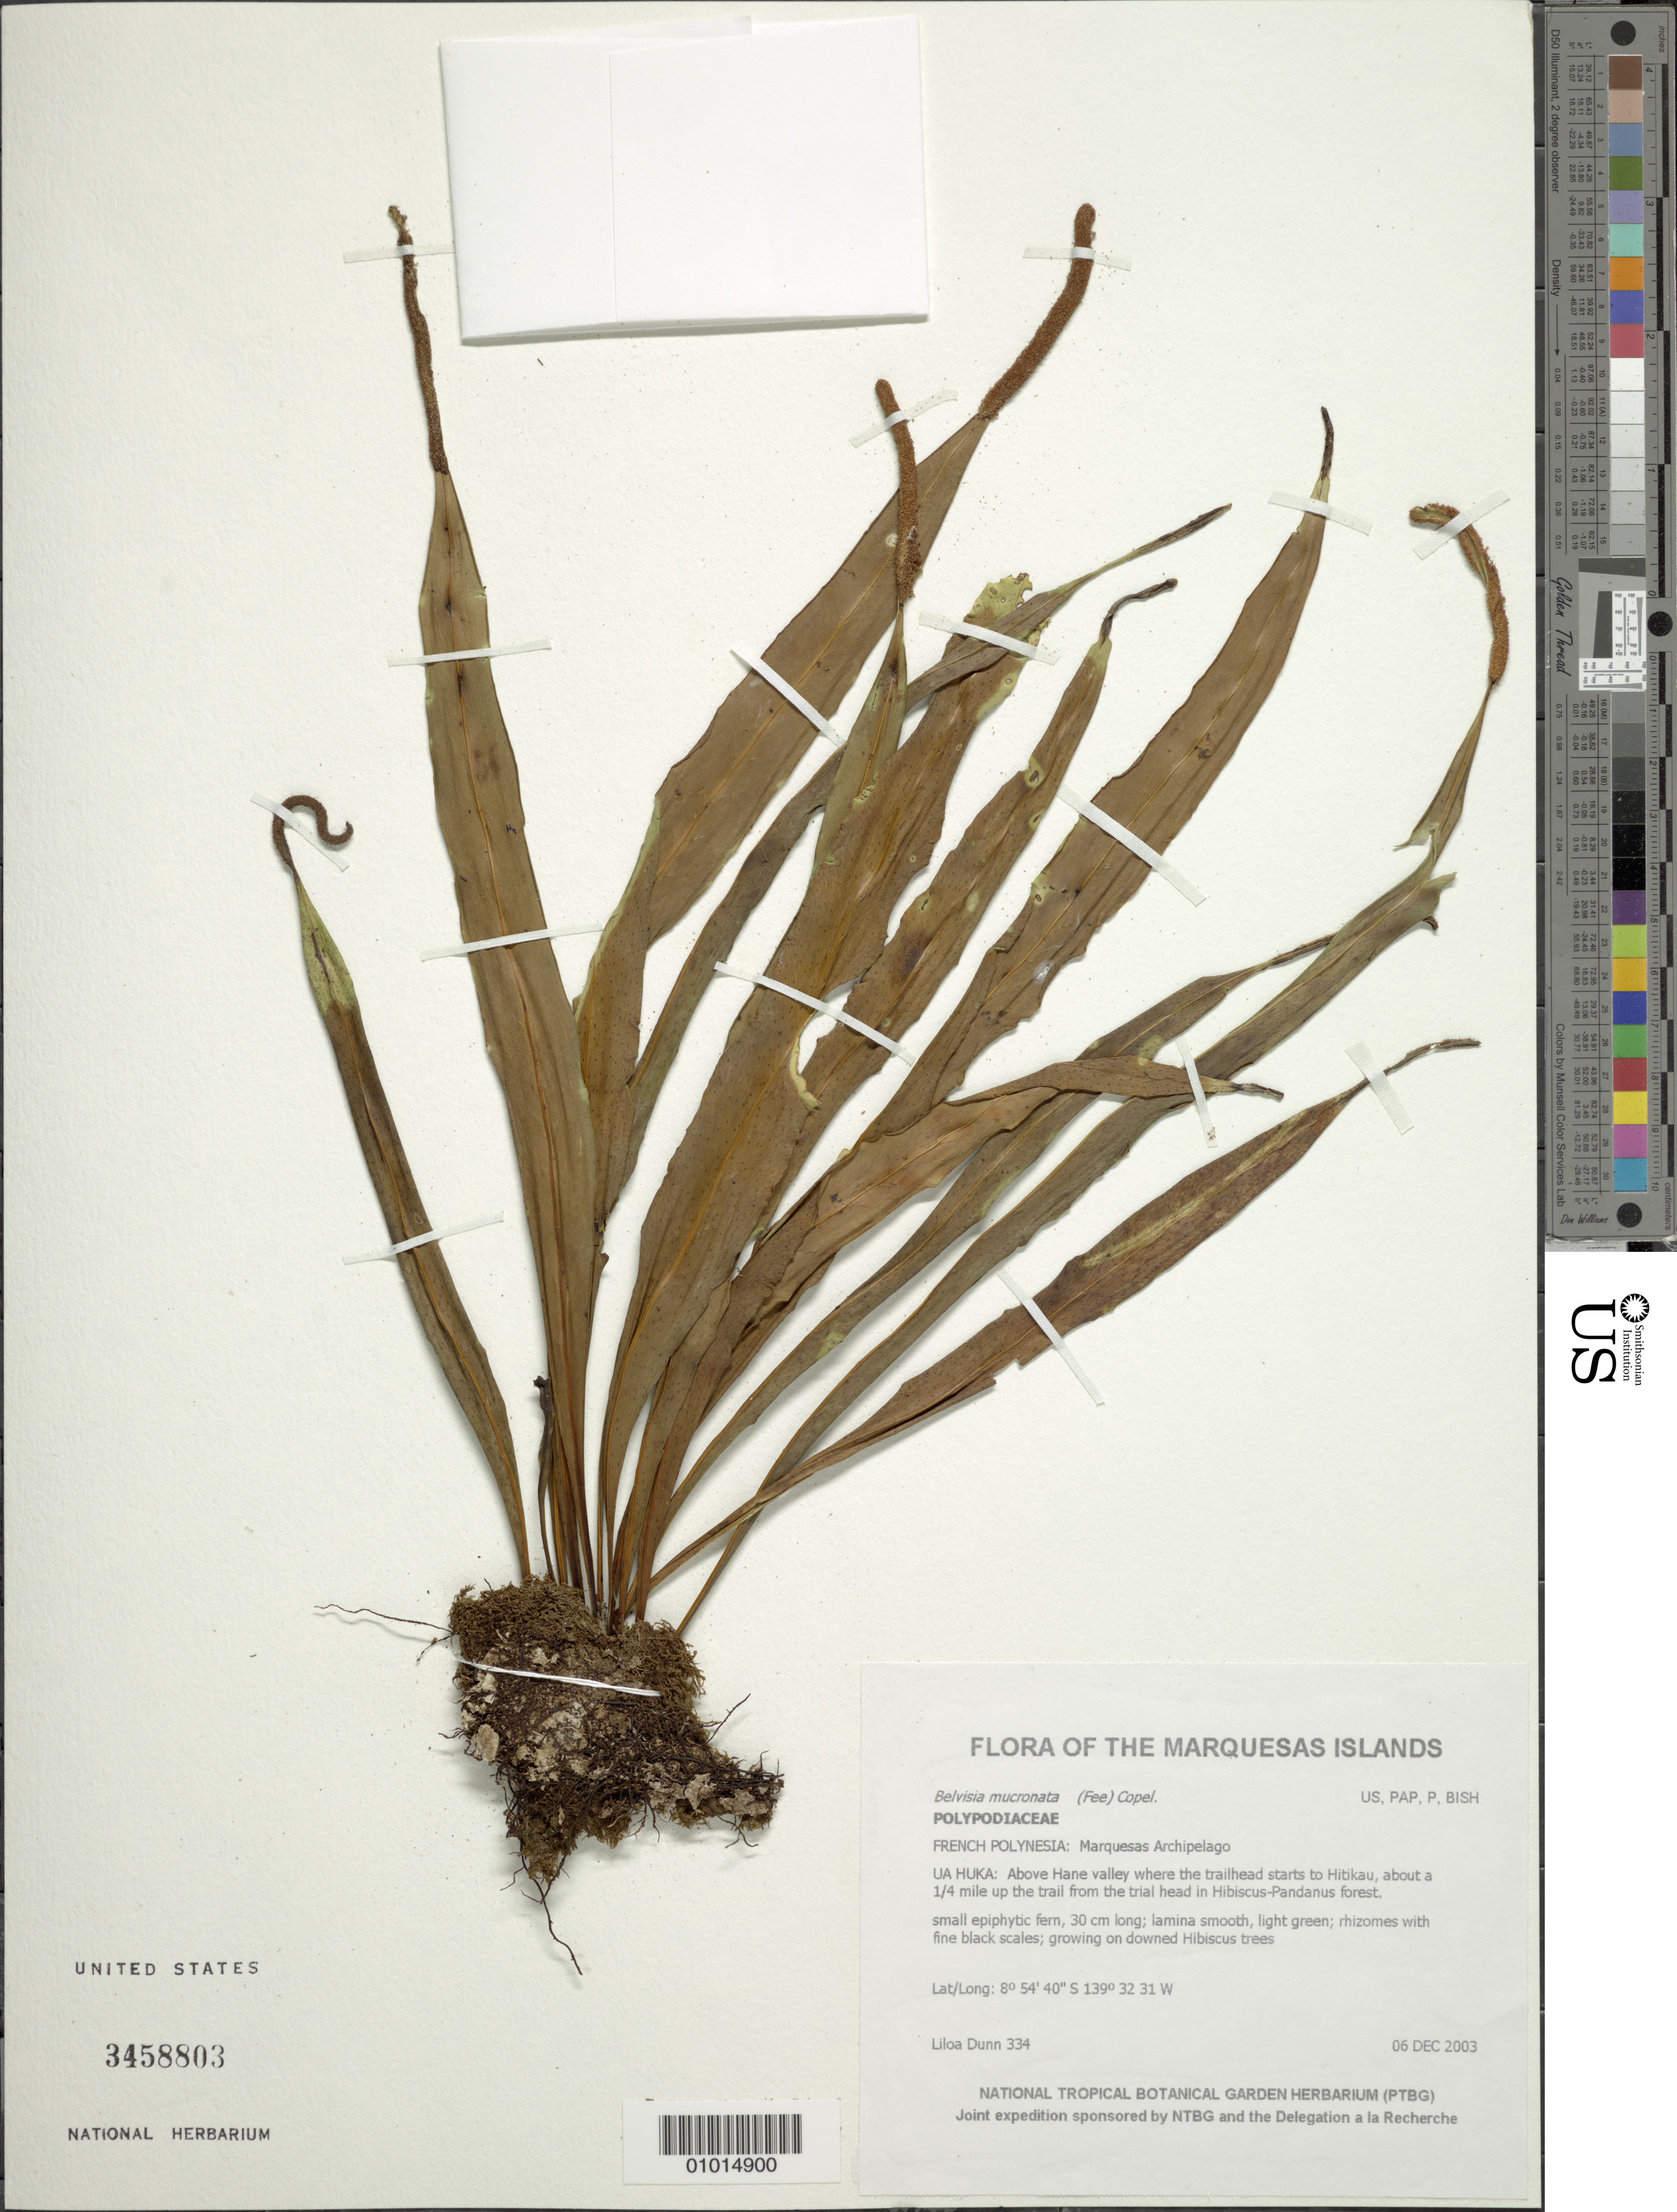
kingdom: Plantae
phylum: Tracheophyta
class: Polypodiopsida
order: Polypodiales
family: Polypodiaceae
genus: Lepisorus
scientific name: Lepisorus mucronatus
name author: (Fée) Li S. Wang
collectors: L. Dunn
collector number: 334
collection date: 2003-12-06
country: French Polynesia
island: Ua Huka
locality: Above Hane valley where the trailhead starts to Hitikau, about a 1/4 mile up the trail from the trail head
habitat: Growing on downed Hibiscus trees. In Hibiscus - Pandanus forest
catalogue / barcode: US 3458803